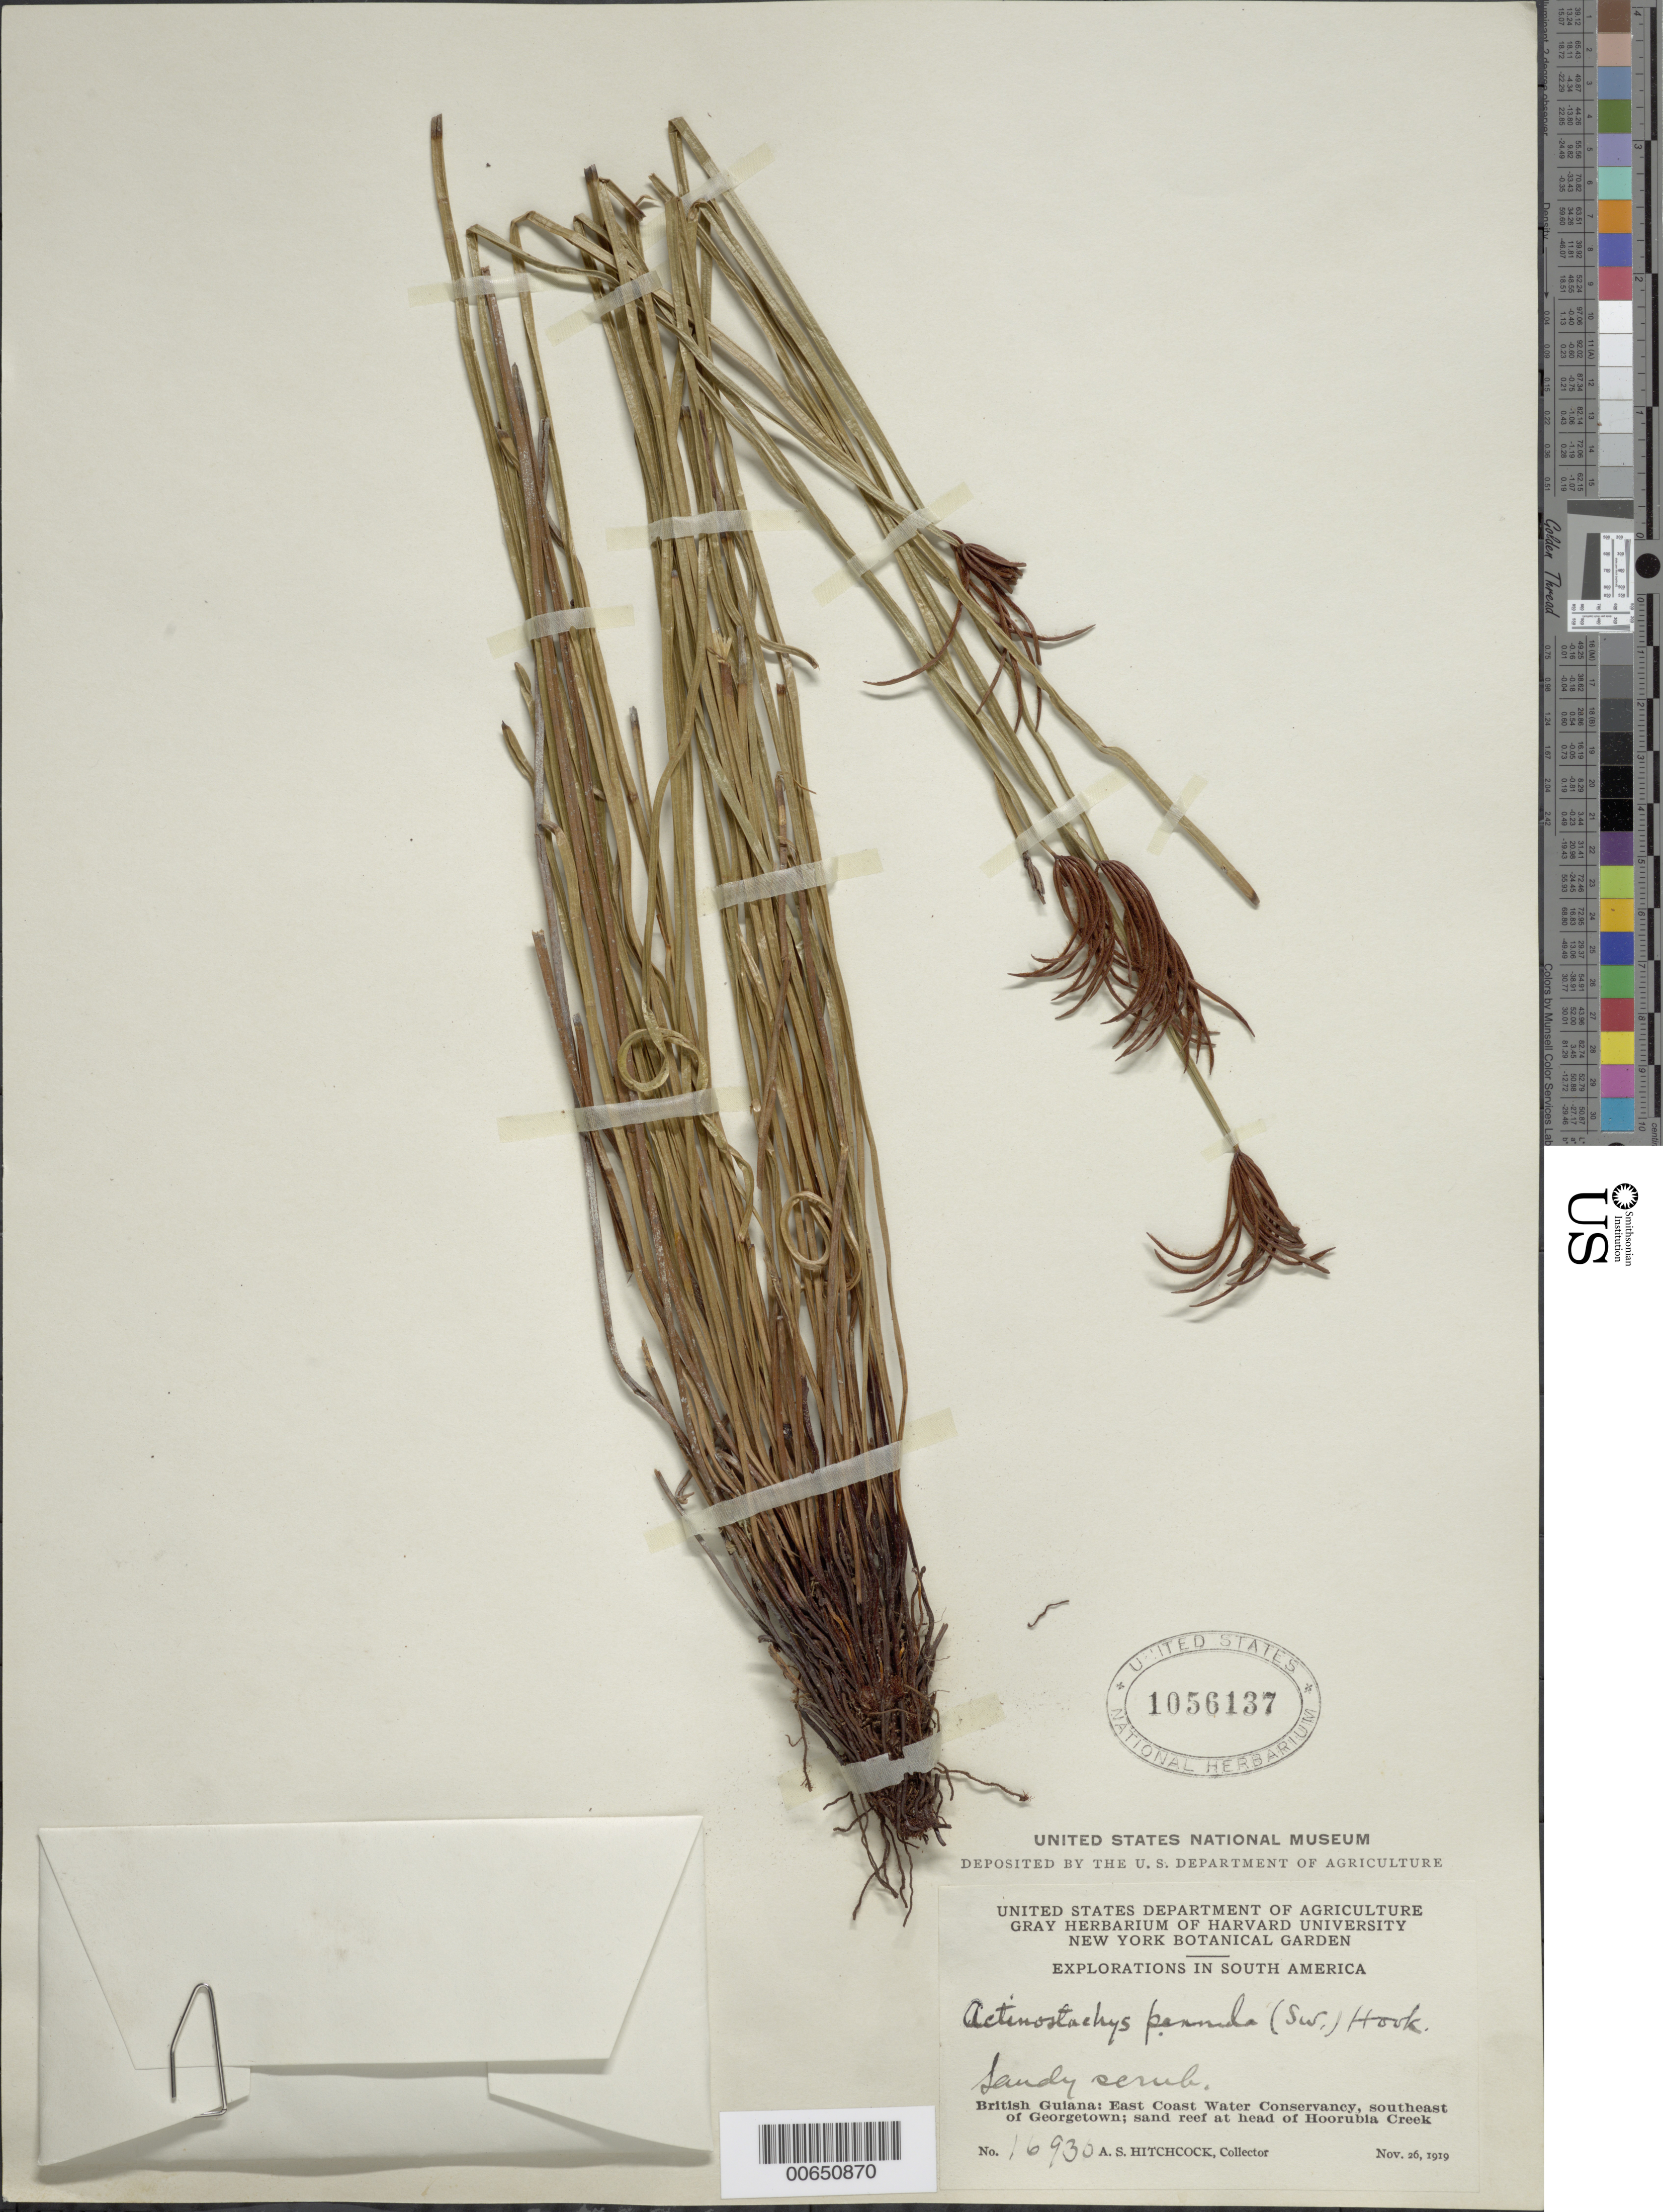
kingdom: Plantae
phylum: Tracheophyta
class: Polypodiopsida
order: Schizaeales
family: Schizaeaceae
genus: Actinostachys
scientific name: Actinostachys pennula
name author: (Sw.) Hook.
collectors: A. S. Hitchcock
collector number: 16930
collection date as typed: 26-Nov-19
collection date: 1919-11-26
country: Guyana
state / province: Demerara-Mahaica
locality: Hoorubea Creek, head of, SE of Georgetown, East Coast Water Conservancy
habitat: Sandy scrub, sand reef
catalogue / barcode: US 1056137